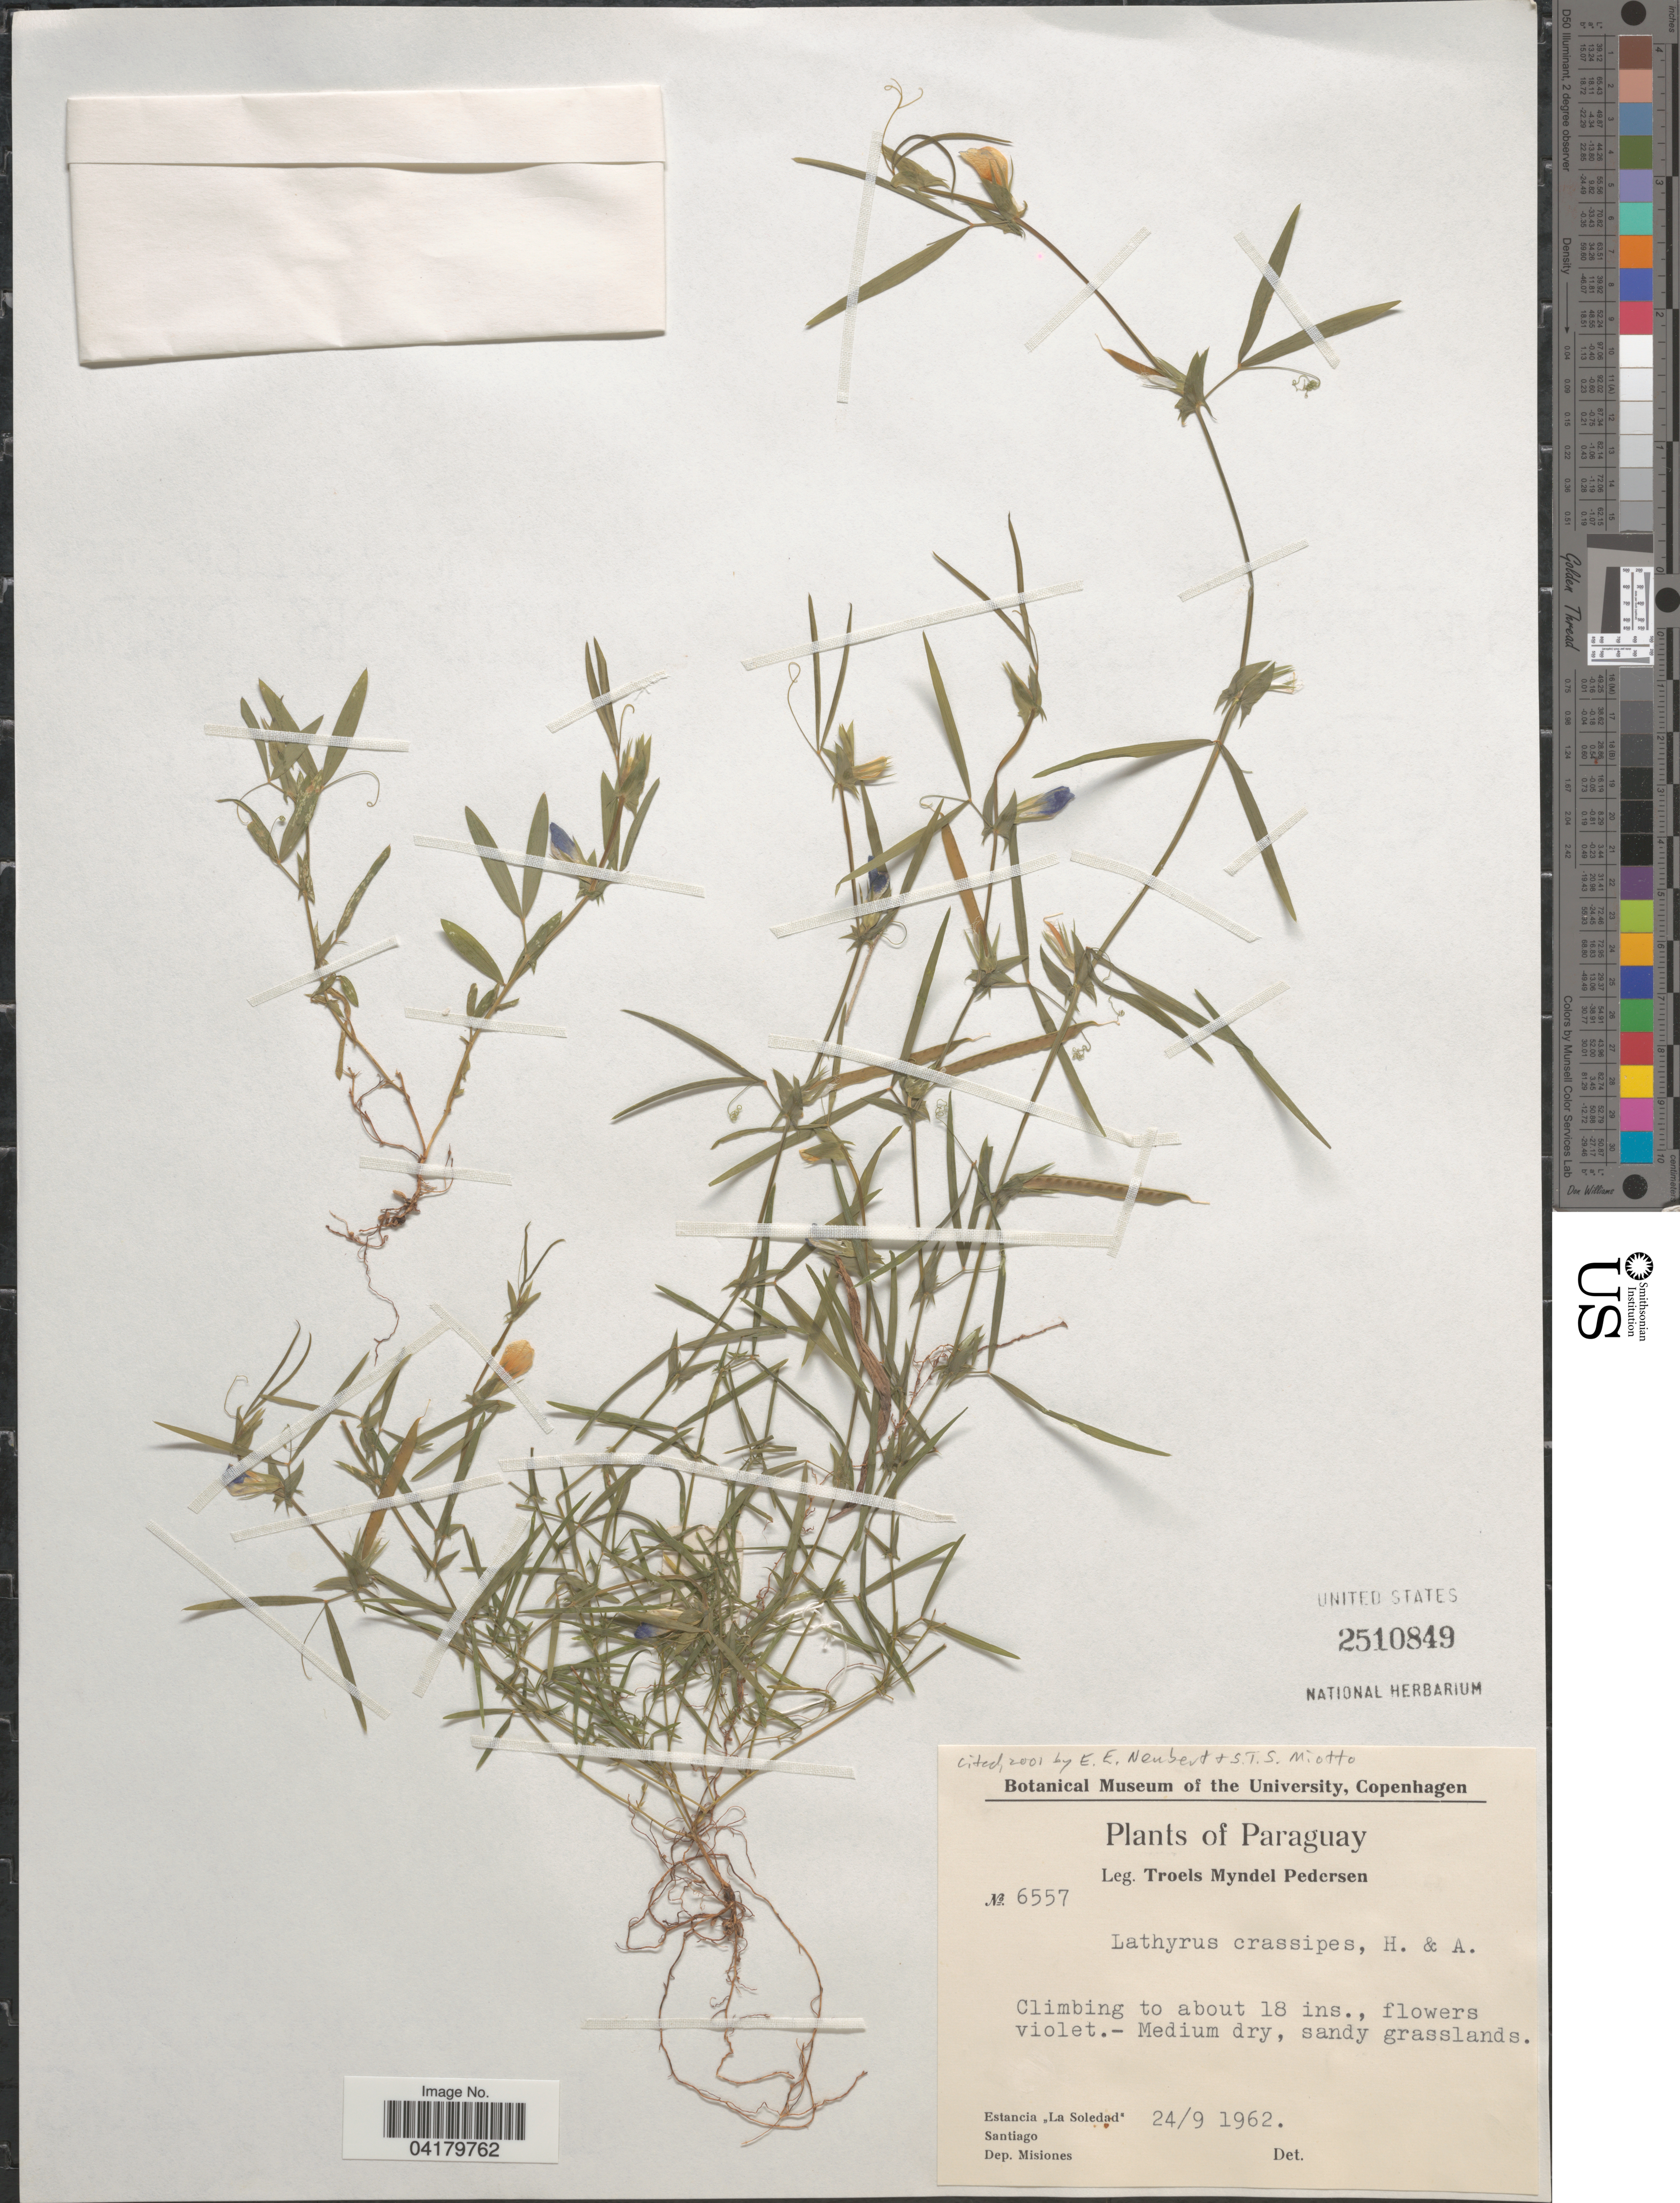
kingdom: Plantae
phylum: Tracheophyta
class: Magnoliopsida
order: Fabales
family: Fabaceae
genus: Lathyrus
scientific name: Lathyrus crassipes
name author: Gillies ex Hook. & Arn.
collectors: T. Pederson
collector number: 6557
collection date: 1962-09-24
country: Paraguay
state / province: Misiones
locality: Estancia ,,La Soledad'. Santiago.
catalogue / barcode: US 2510849